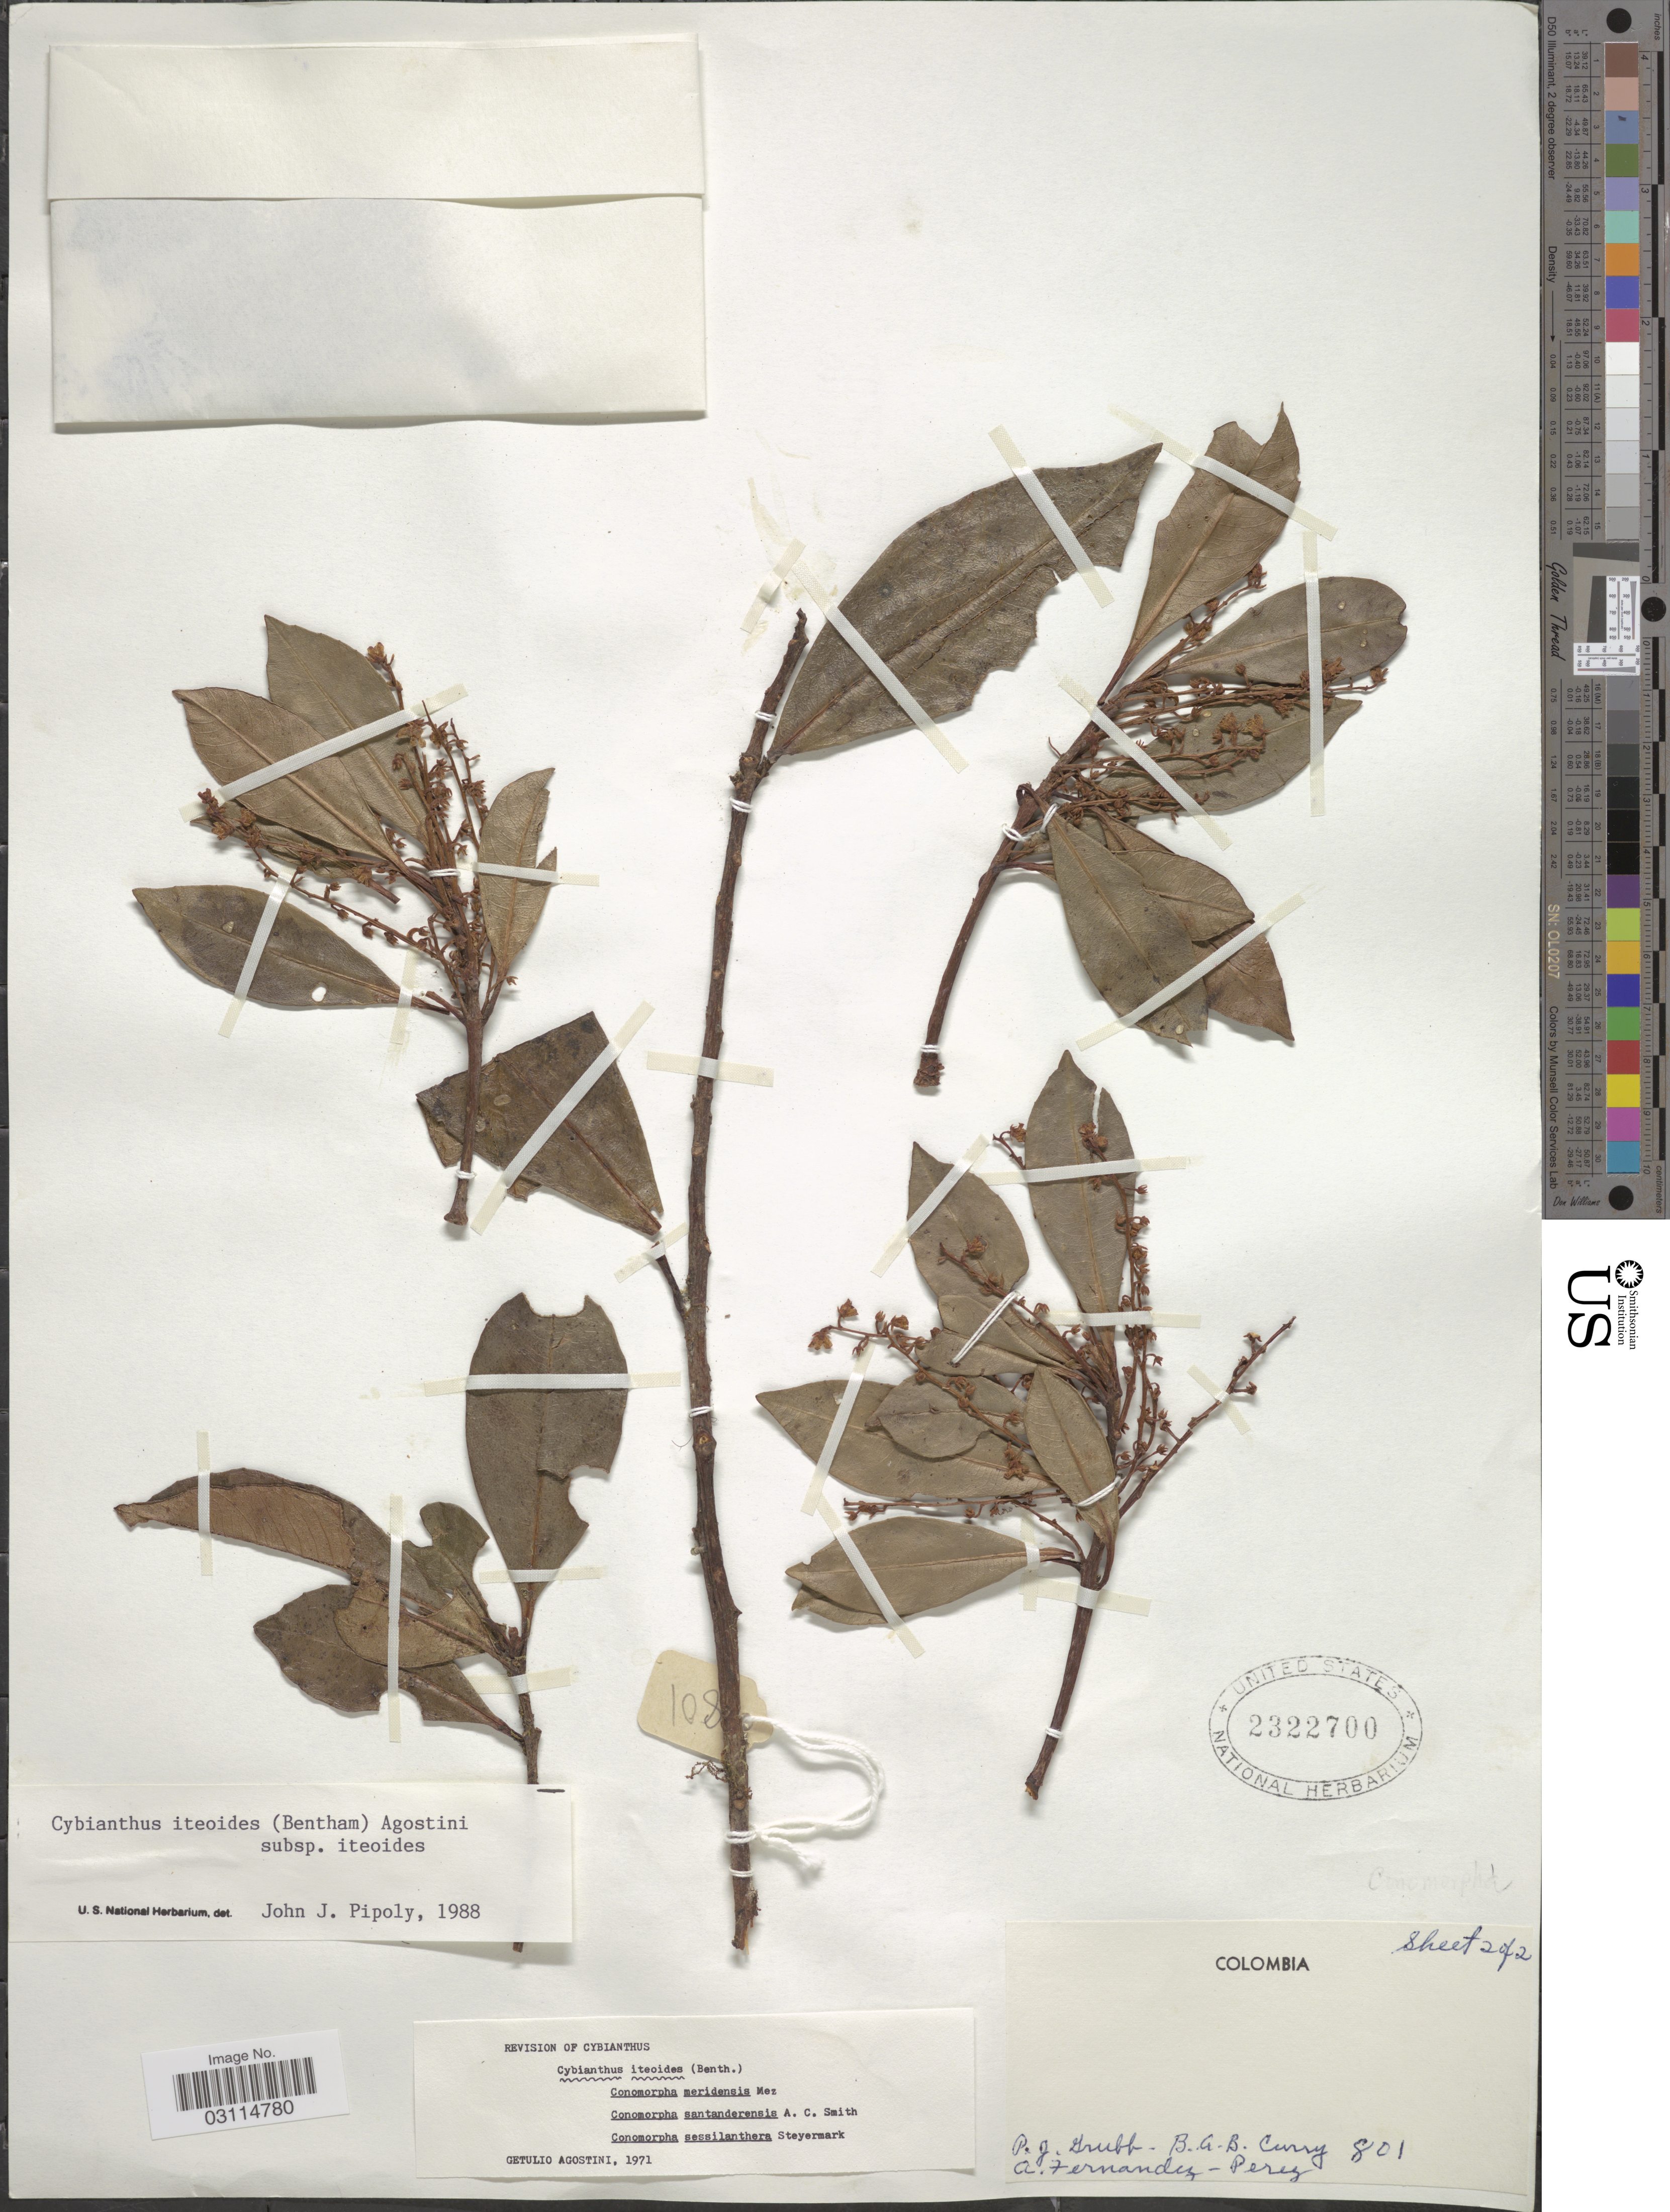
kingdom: Plantae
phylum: Tracheophyta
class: Magnoliopsida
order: Ericales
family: Primulaceae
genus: Cybianthus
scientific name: Cybianthus iteoides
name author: (Benth.) G. Agostini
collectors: P. J. Grubb, B. A. B. Curry & A. Fernández-Pérez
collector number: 801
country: Colombia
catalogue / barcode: US 2322700